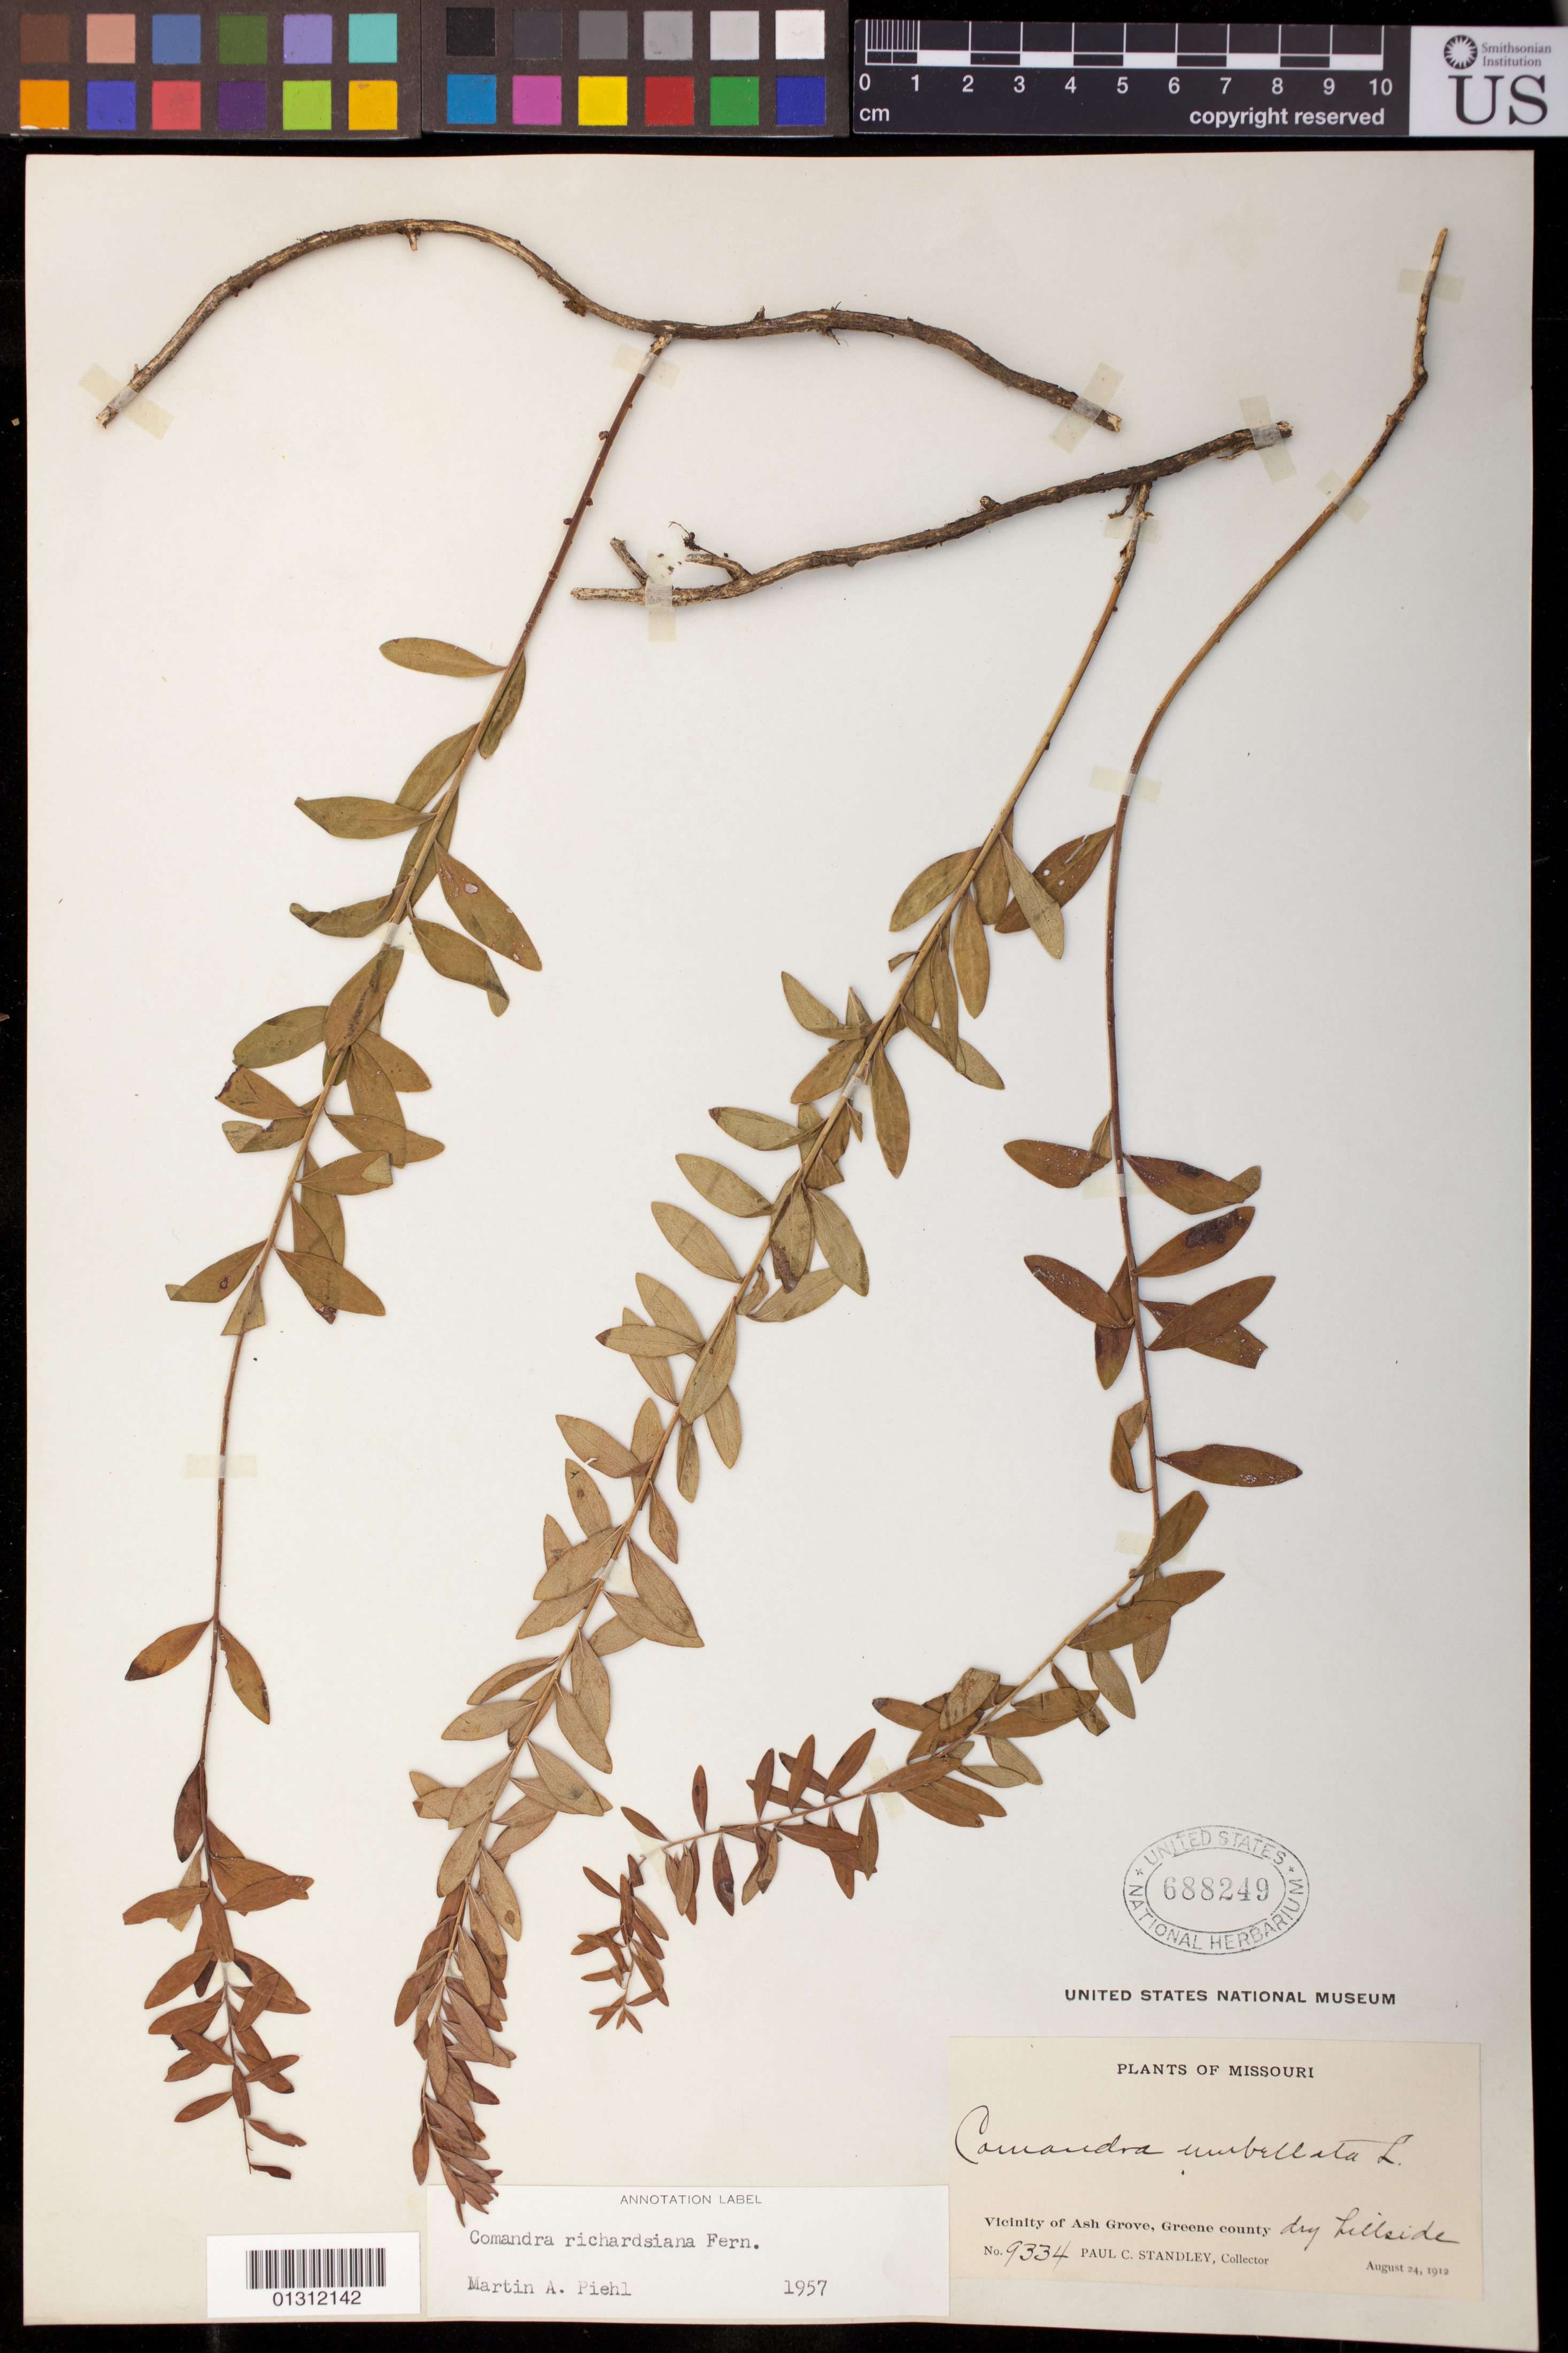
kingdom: Plantae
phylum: Tracheophyta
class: Magnoliopsida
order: Santalales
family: Comandraceae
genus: Comandra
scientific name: Comandra richardsiana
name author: Fernald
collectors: P. C. Standley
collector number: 9334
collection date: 1912-08-24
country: United States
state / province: Missouri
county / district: Greene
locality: Vicinity of Ash Grove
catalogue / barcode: US 688249